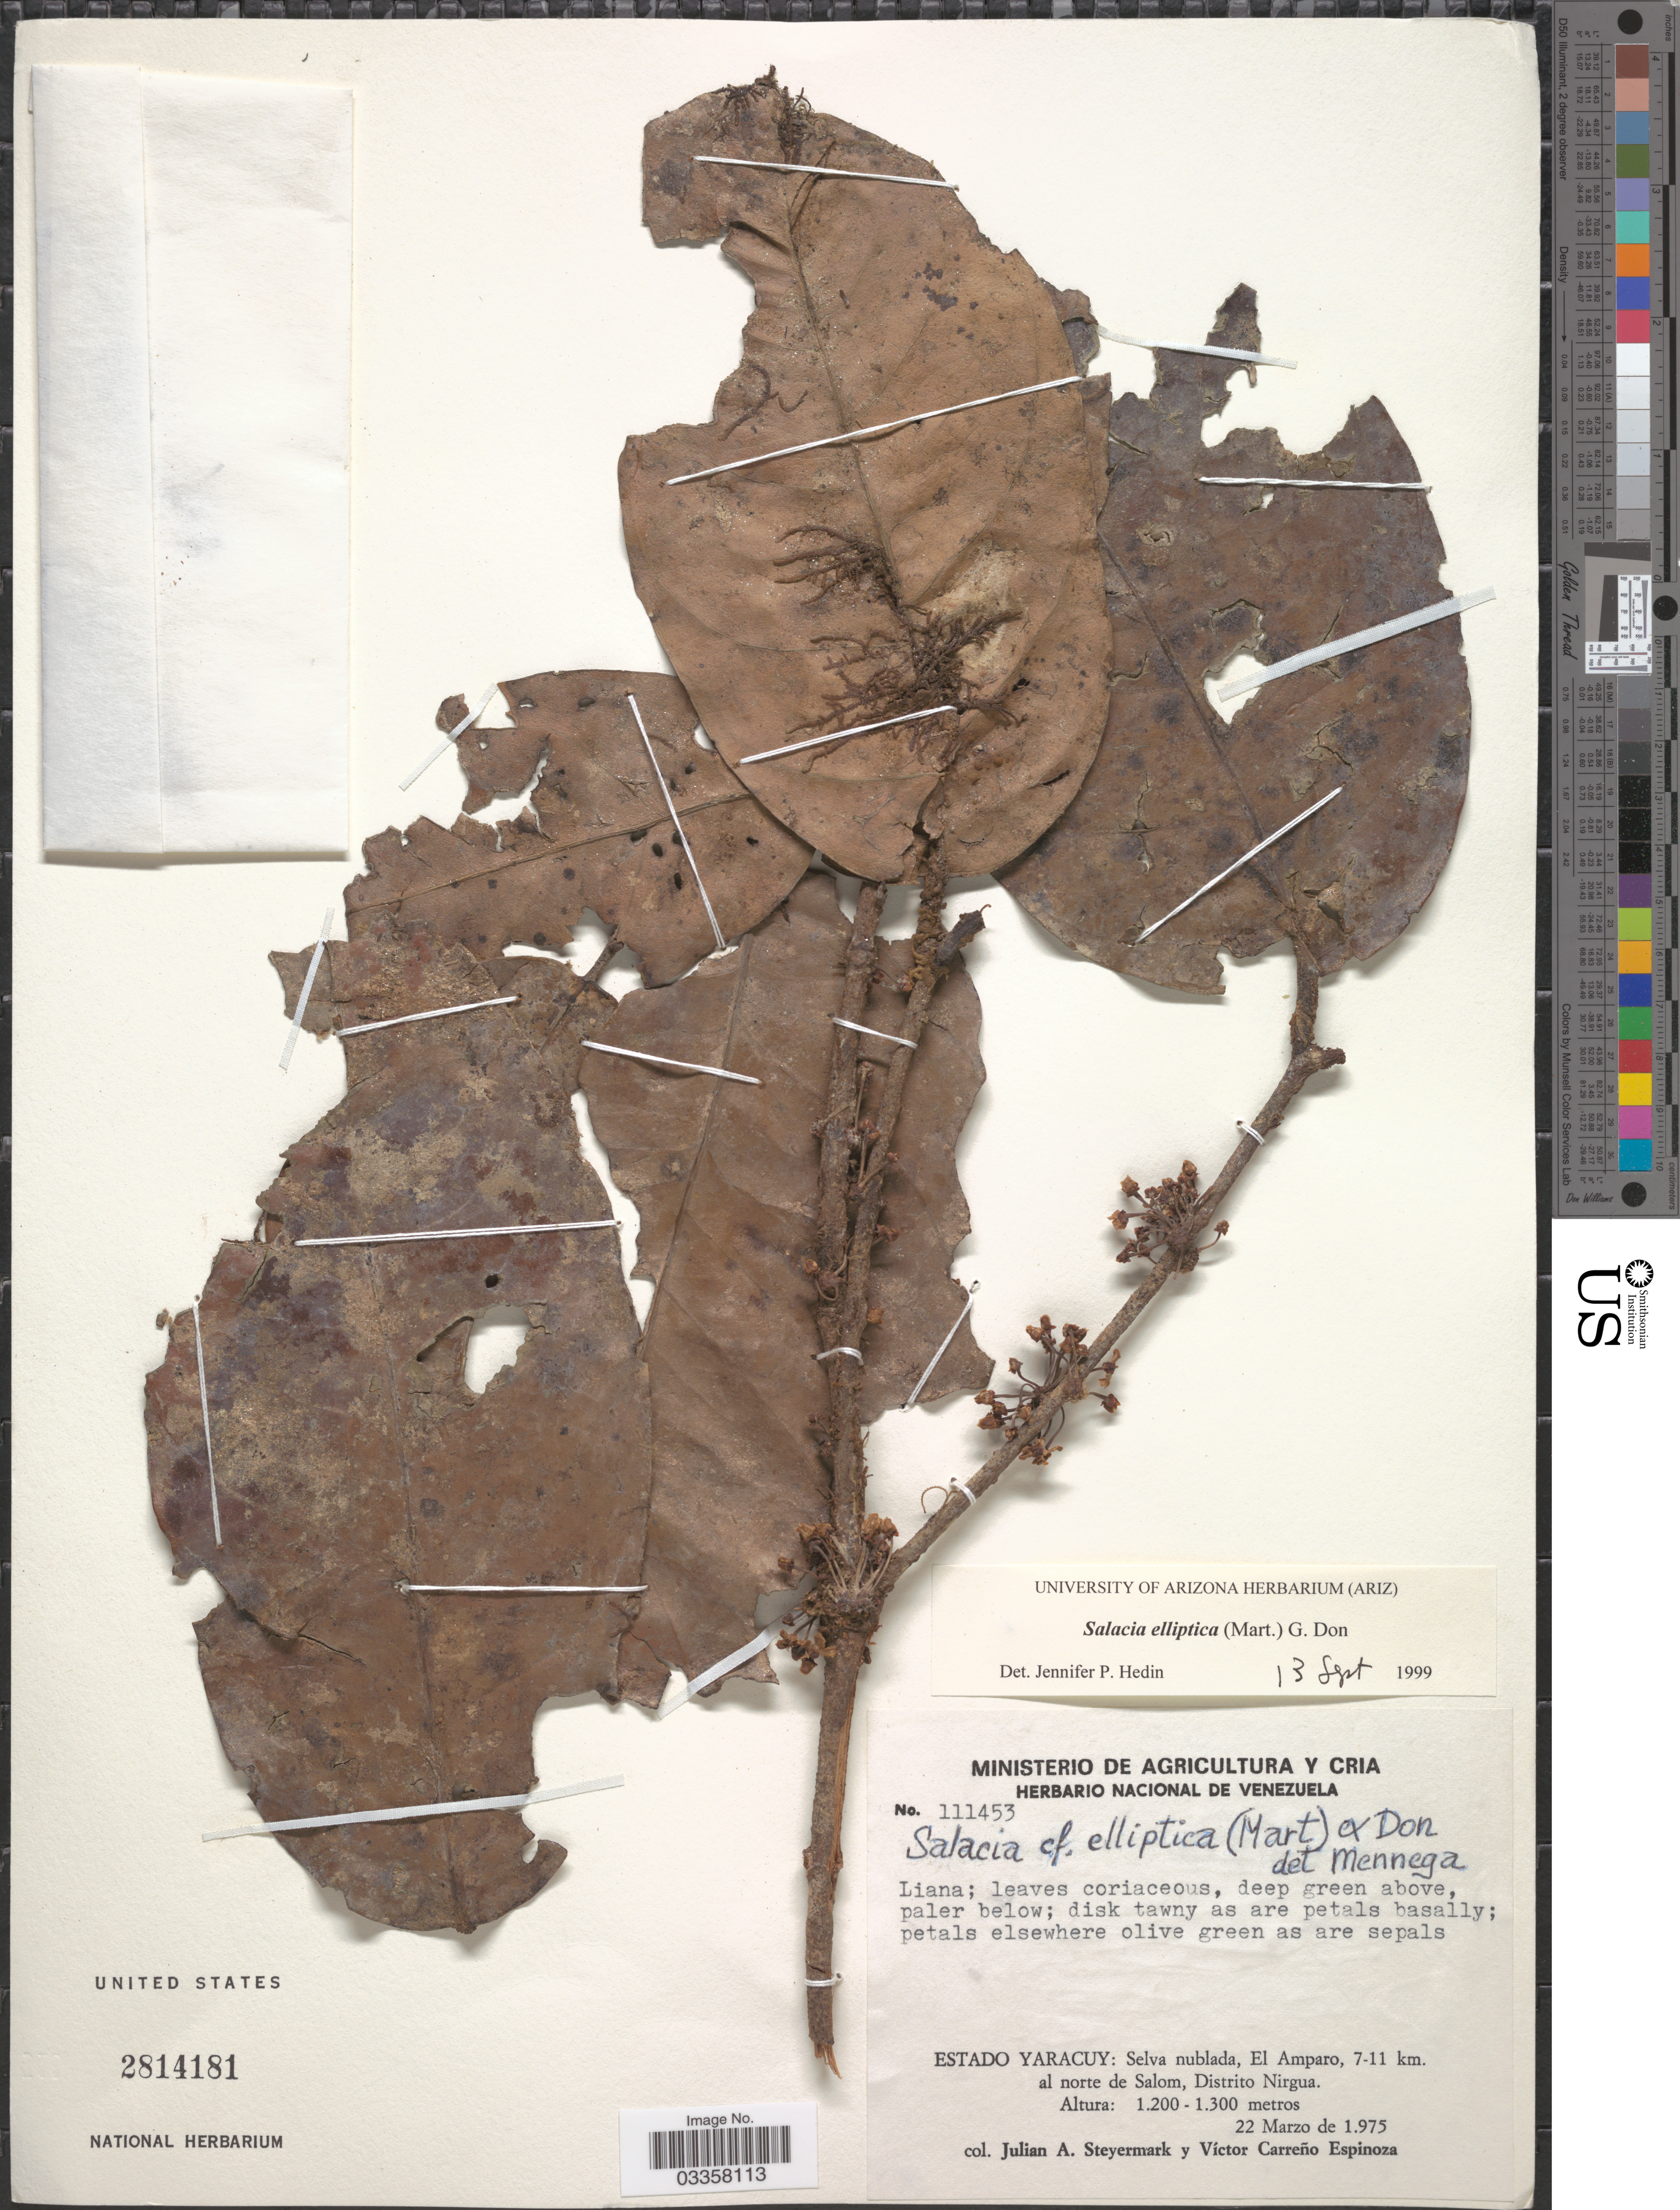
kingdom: Plantae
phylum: Tracheophyta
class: Magnoliopsida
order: Celastrales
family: Celastraceae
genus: Salacia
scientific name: Salacia elliptica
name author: (Mart. ex Schult.) G. Don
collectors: J. Steyermark & V. Carreño E.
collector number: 111453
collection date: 1975-03-22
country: Venezuela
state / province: Yaracuy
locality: Selva nublada, El Amparo, 7-11 km. al norte de Salom, Distrito Nirgua.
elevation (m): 1200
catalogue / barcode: US 2814181